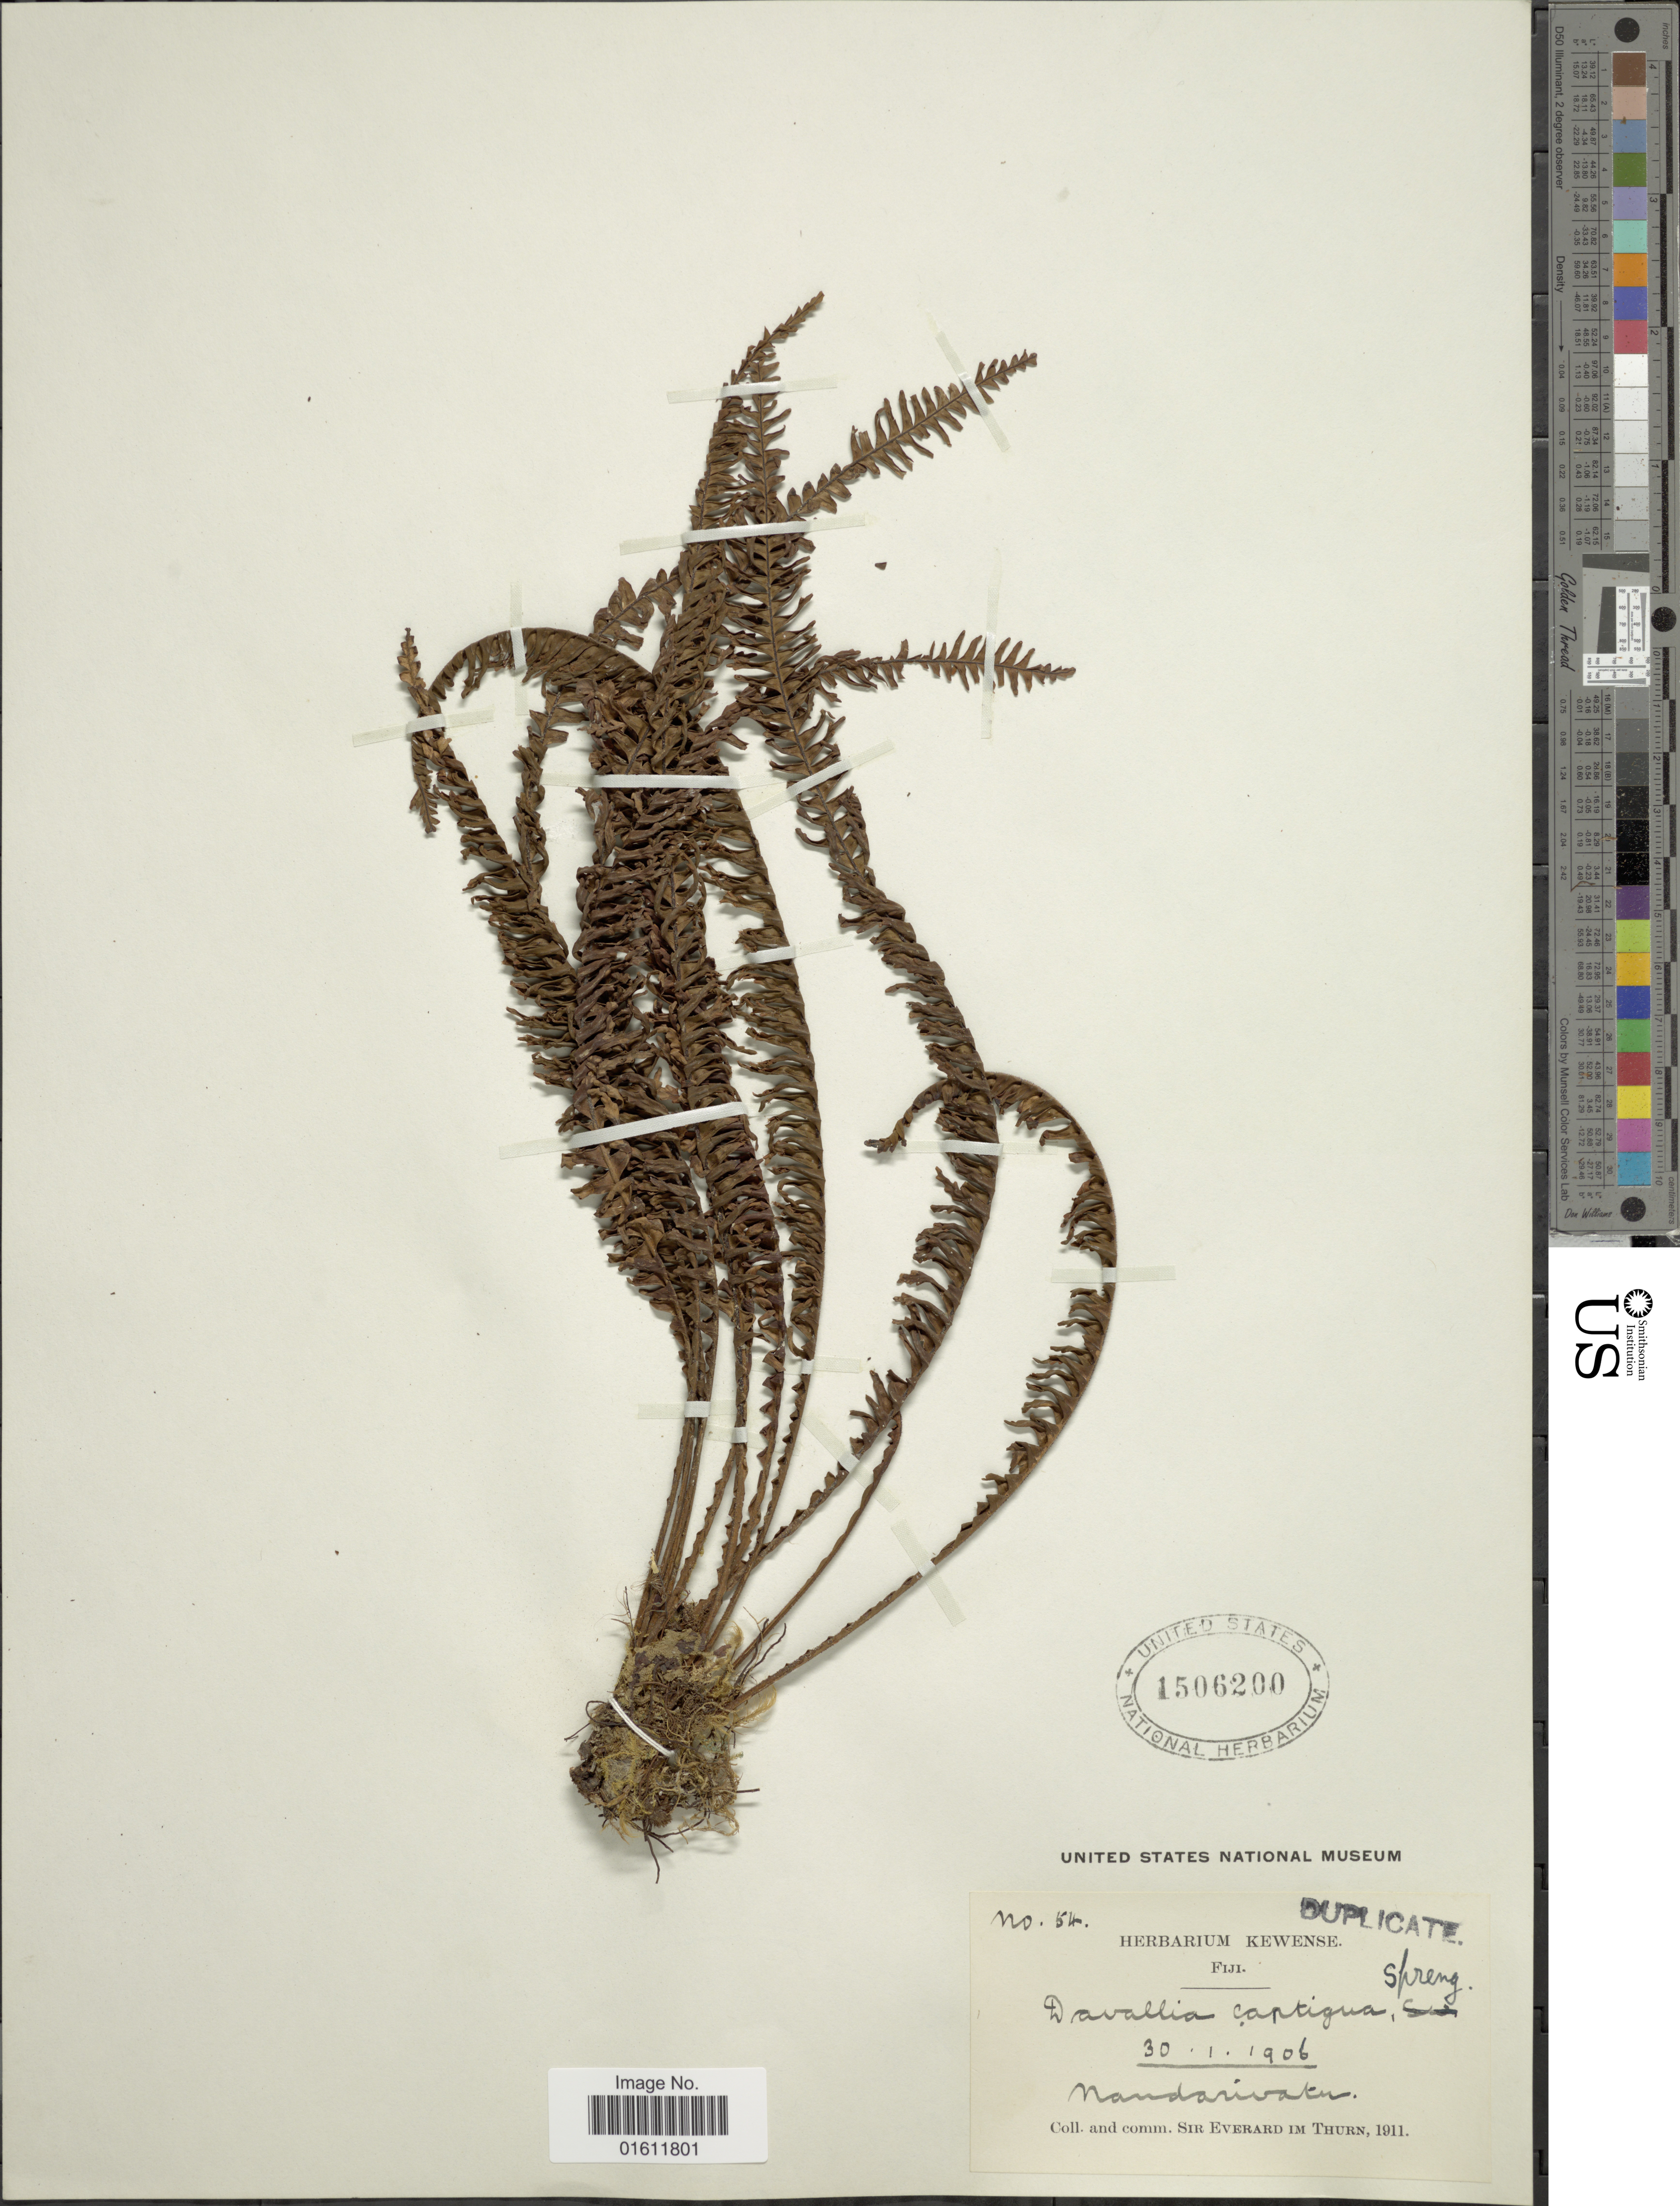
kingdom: Plantae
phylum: Tracheophyta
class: Polypodiopsida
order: Polypodiales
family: Polypodiaceae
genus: Prosaptia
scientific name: Prosaptia contigua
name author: (G. Forst.) Presl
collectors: E. F. im Thurn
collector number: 54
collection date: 1906-01-30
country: Fiji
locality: Nandarivatu. [interpreted]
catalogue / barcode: US 1506200